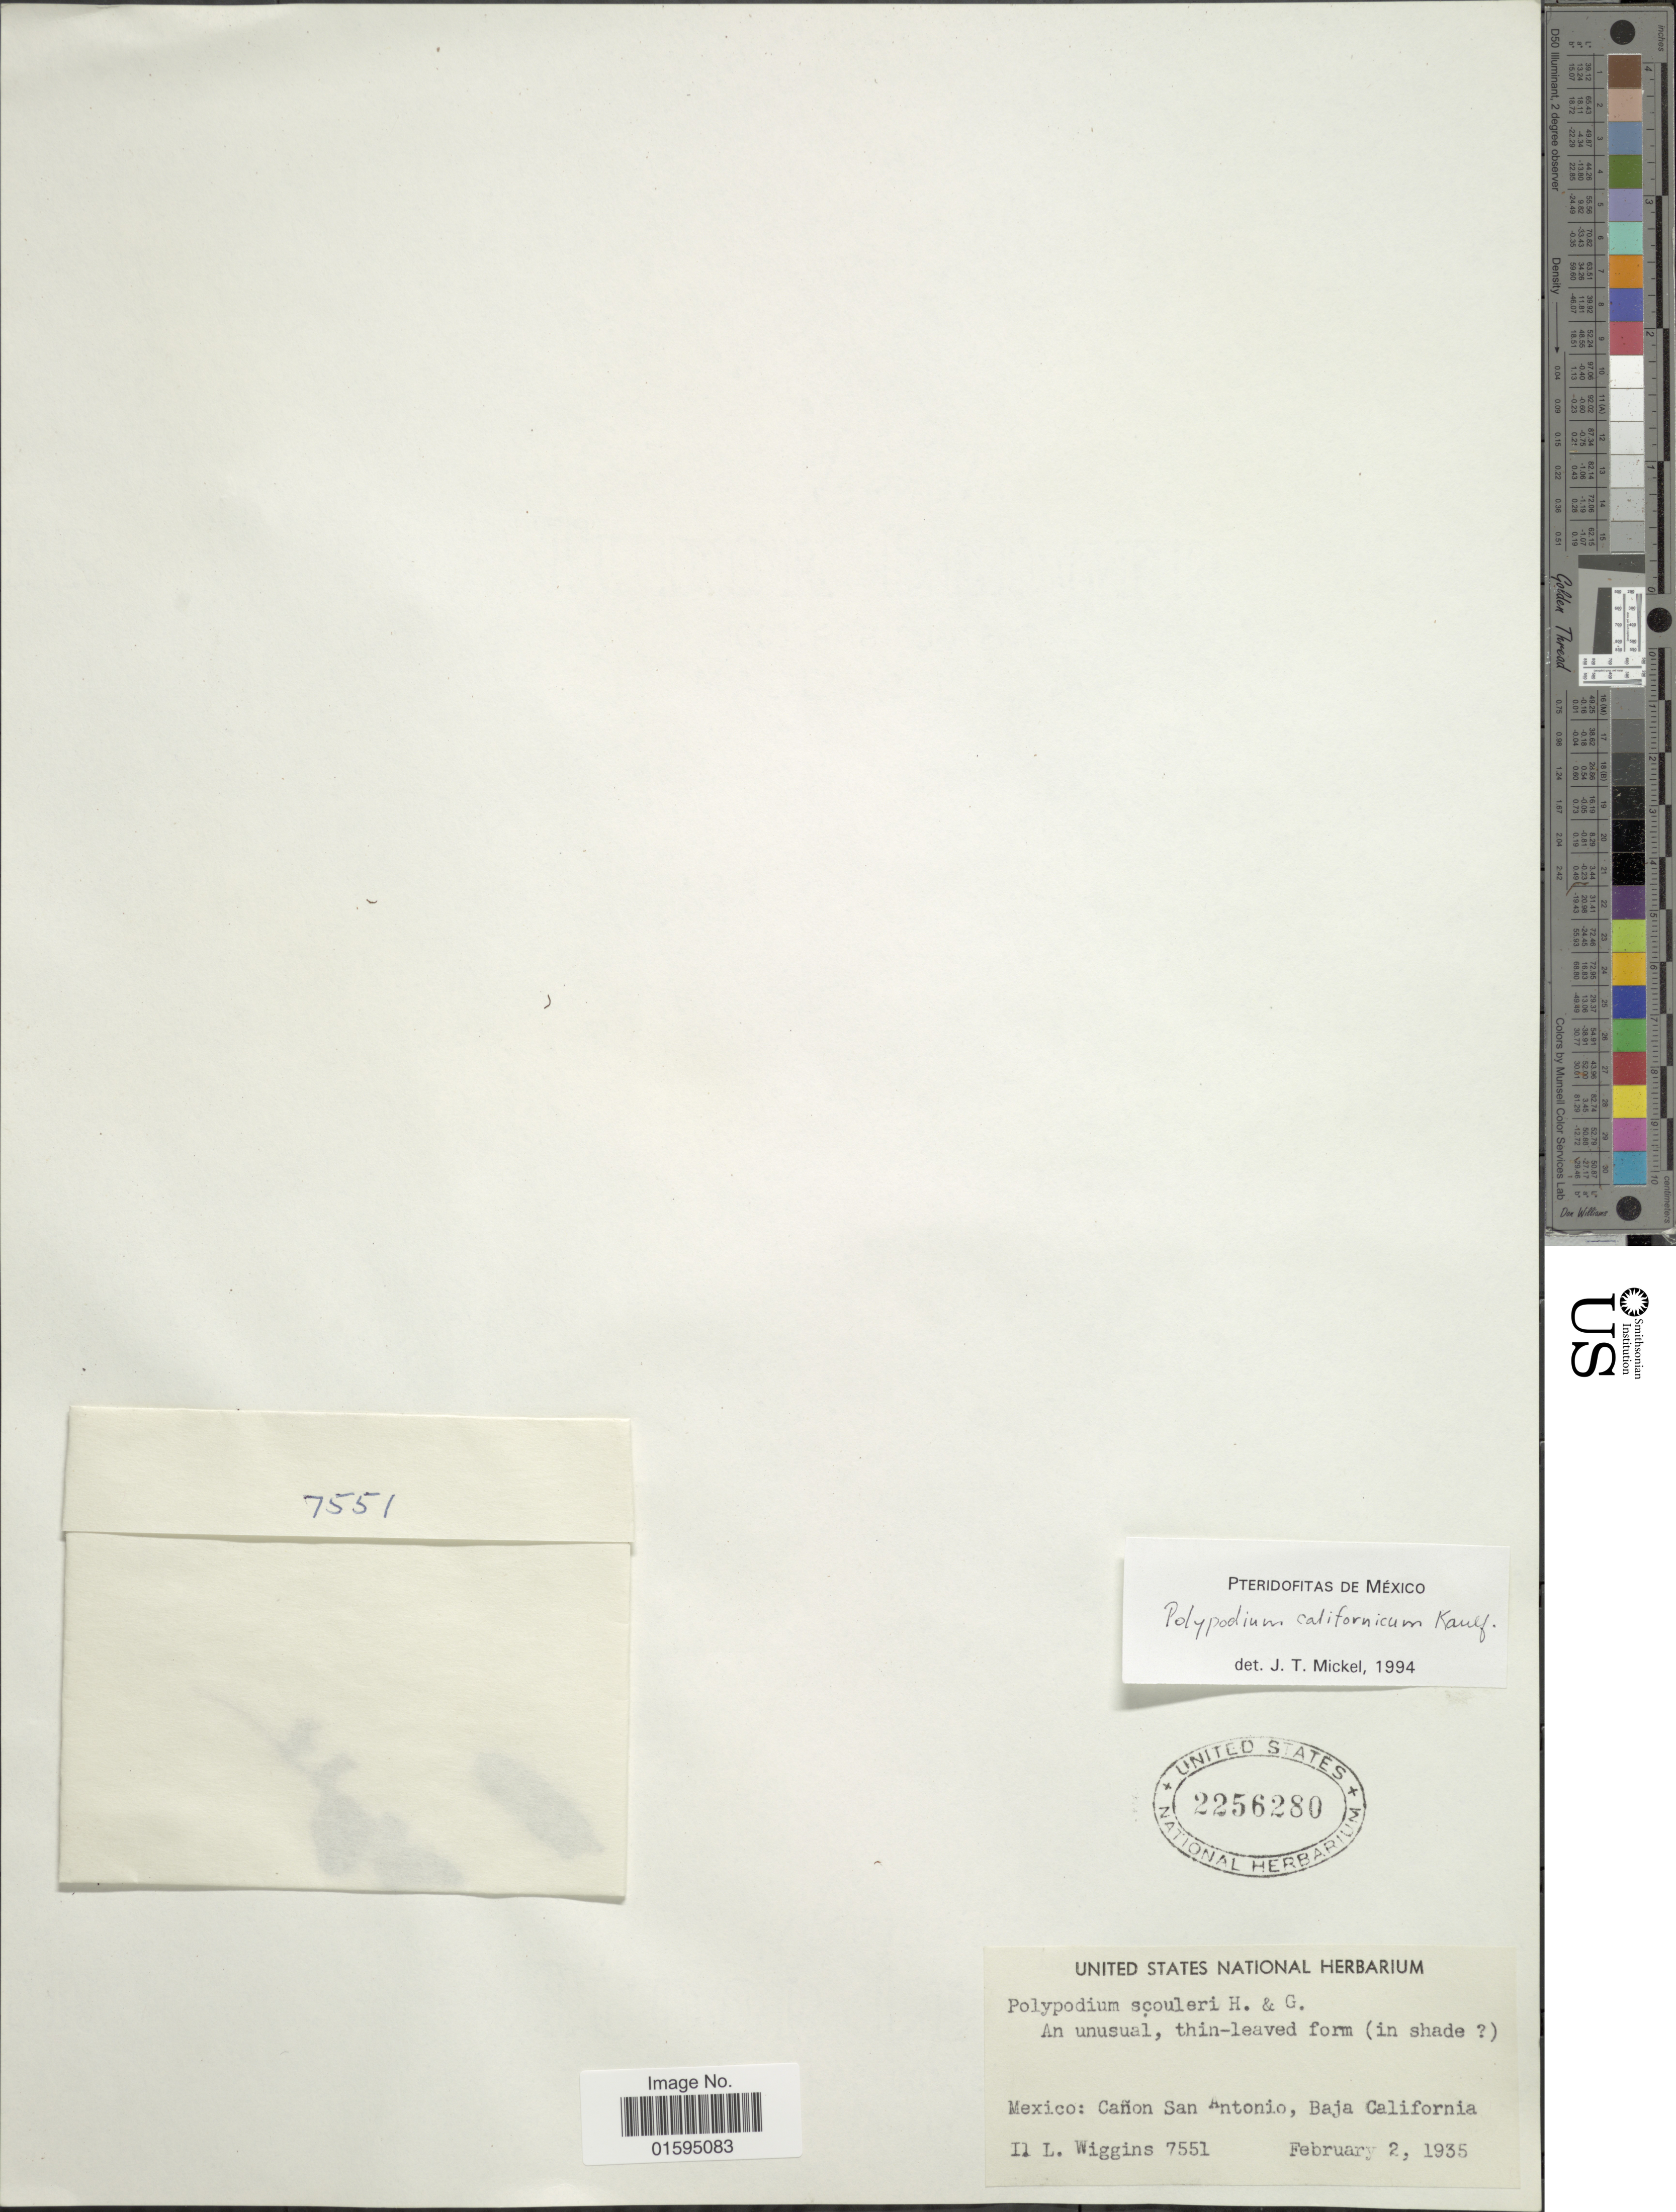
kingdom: Plantae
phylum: Tracheophyta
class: Polypodiopsida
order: Polypodiales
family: Polypodiaceae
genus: Polypodium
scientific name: Polypodium californicum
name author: Kaulf.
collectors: I. L. Wiggins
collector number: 7551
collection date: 1935-02-02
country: Mexico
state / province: Baja California Norte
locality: Cañon San Antonio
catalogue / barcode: US 2256280